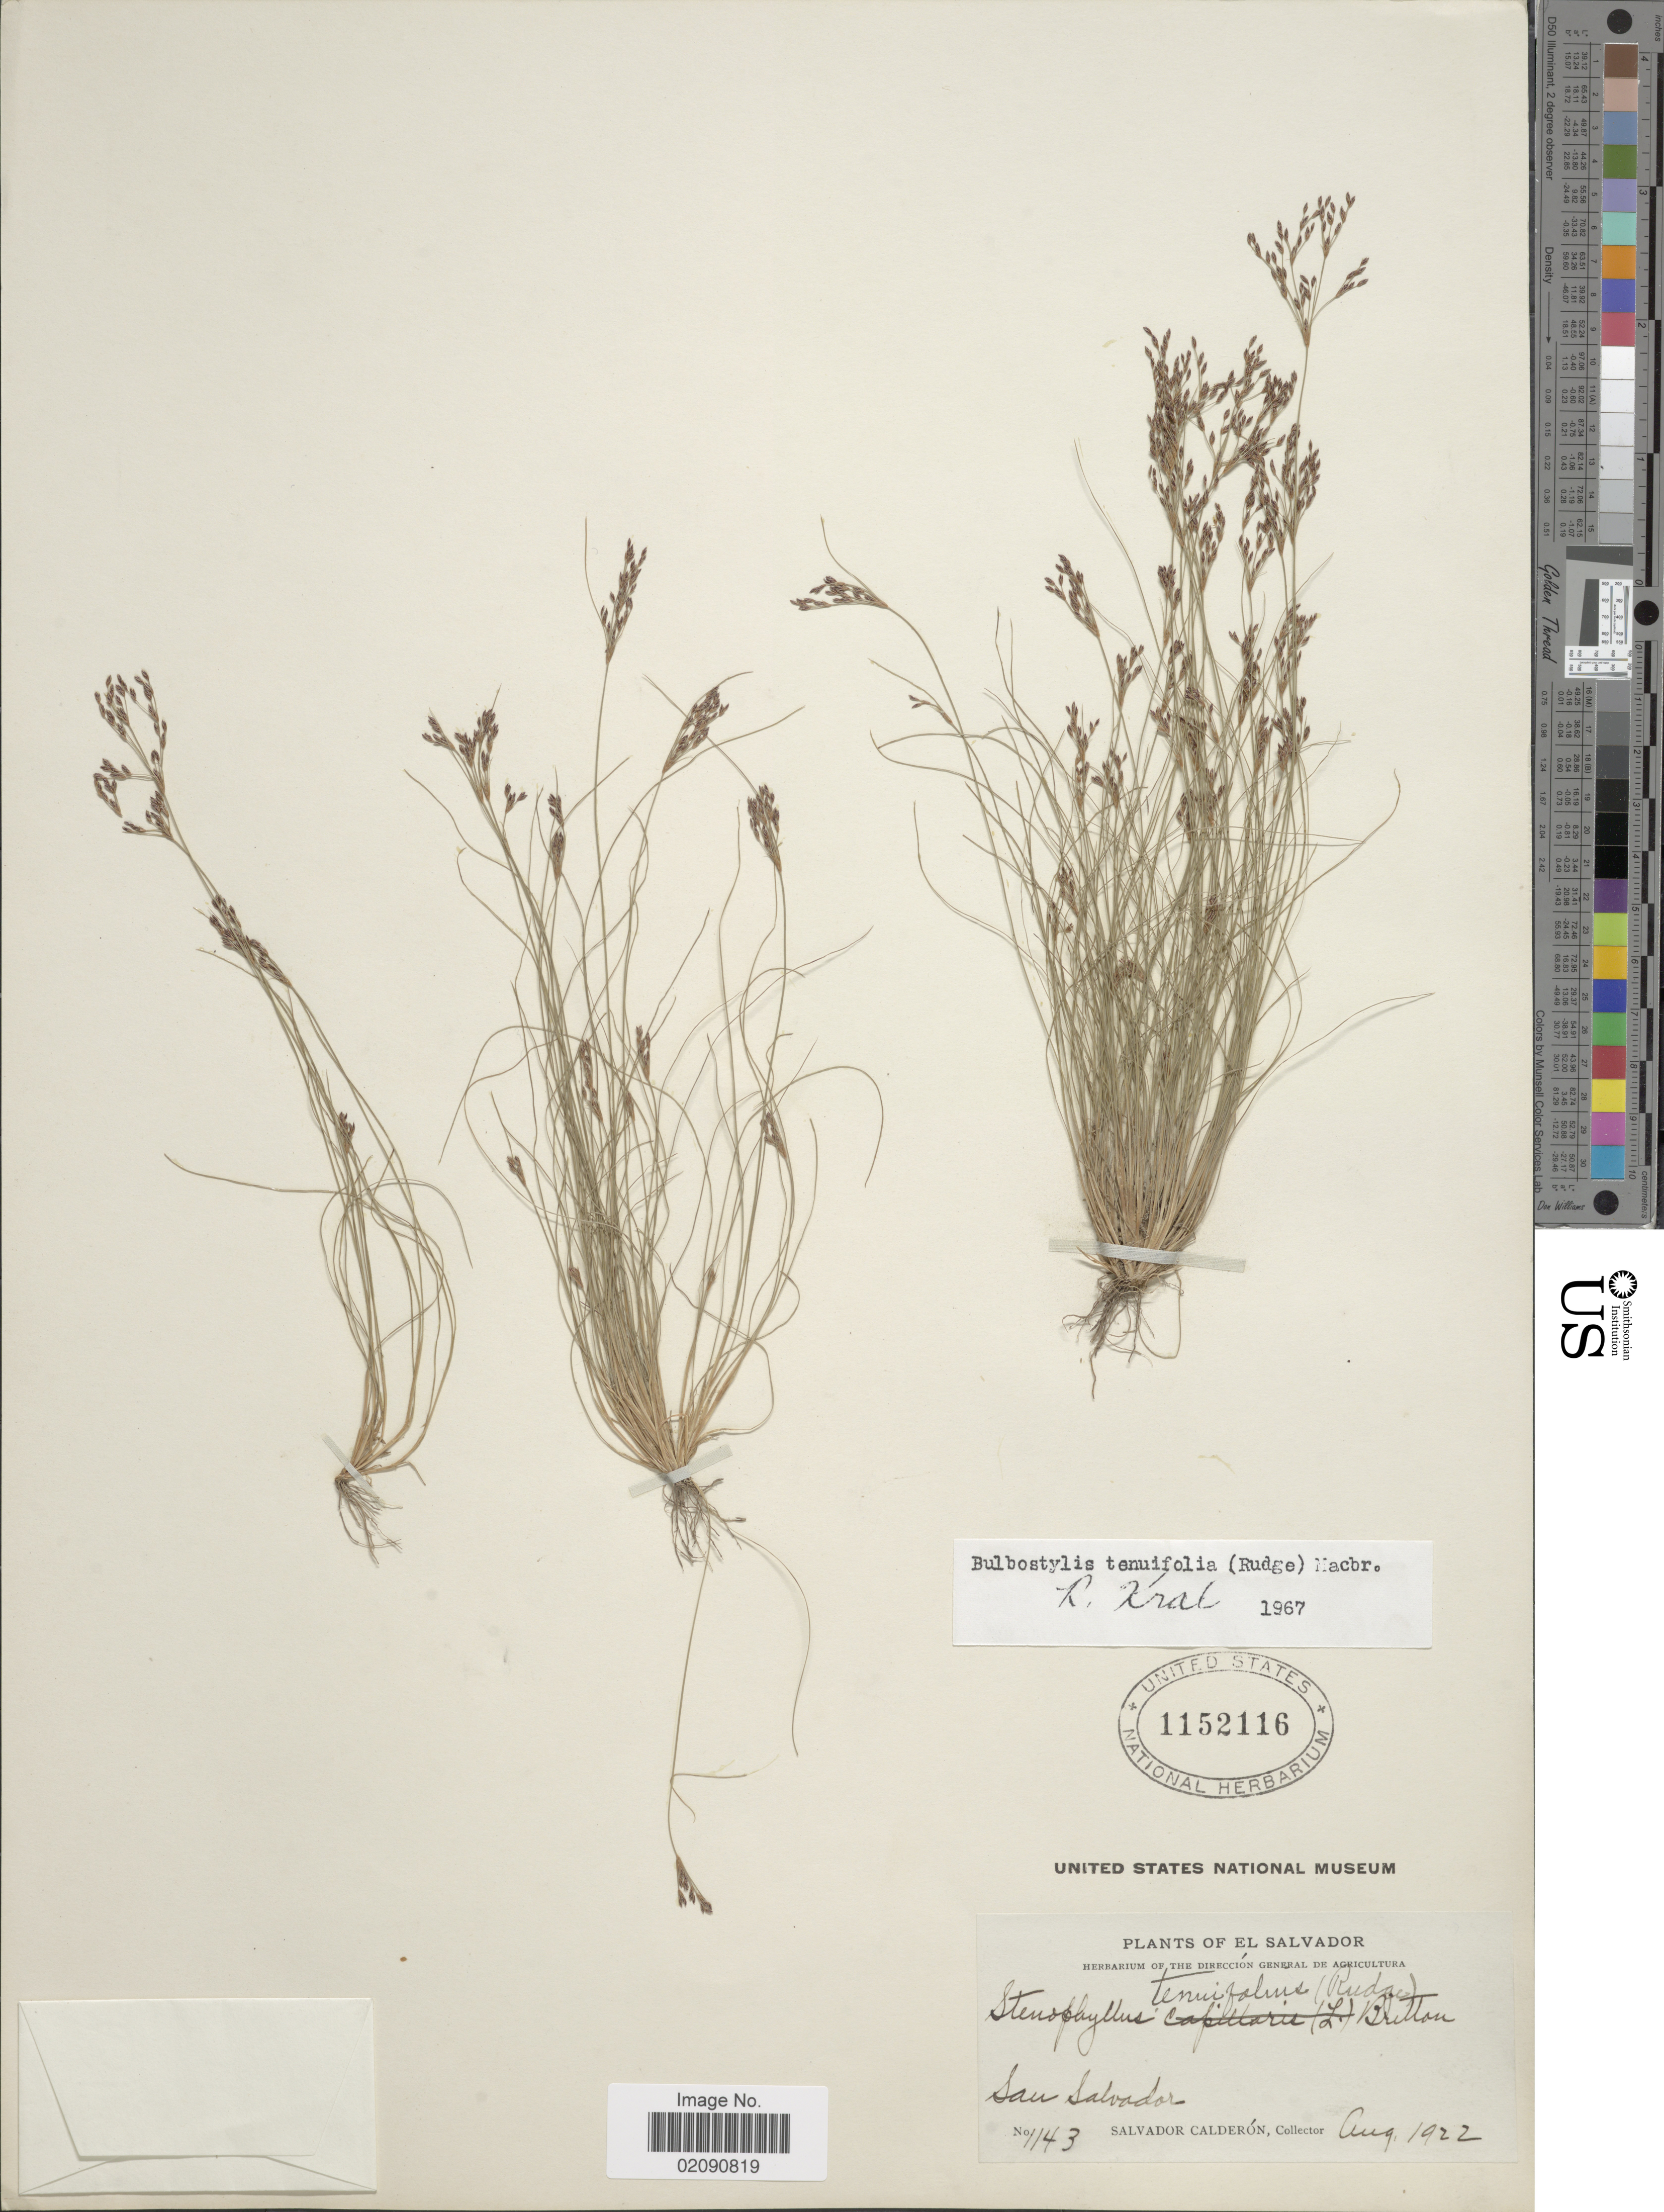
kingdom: Plantae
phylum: Tracheophyta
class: Liliopsida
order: Poales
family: Cyperaceae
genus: Bulbostylis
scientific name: Bulbostylis tenuifolia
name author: (Rudge) J.F. Macbr.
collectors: S. Calderón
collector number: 1143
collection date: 1922-08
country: El Salvador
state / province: San Salvador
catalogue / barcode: US 1152116